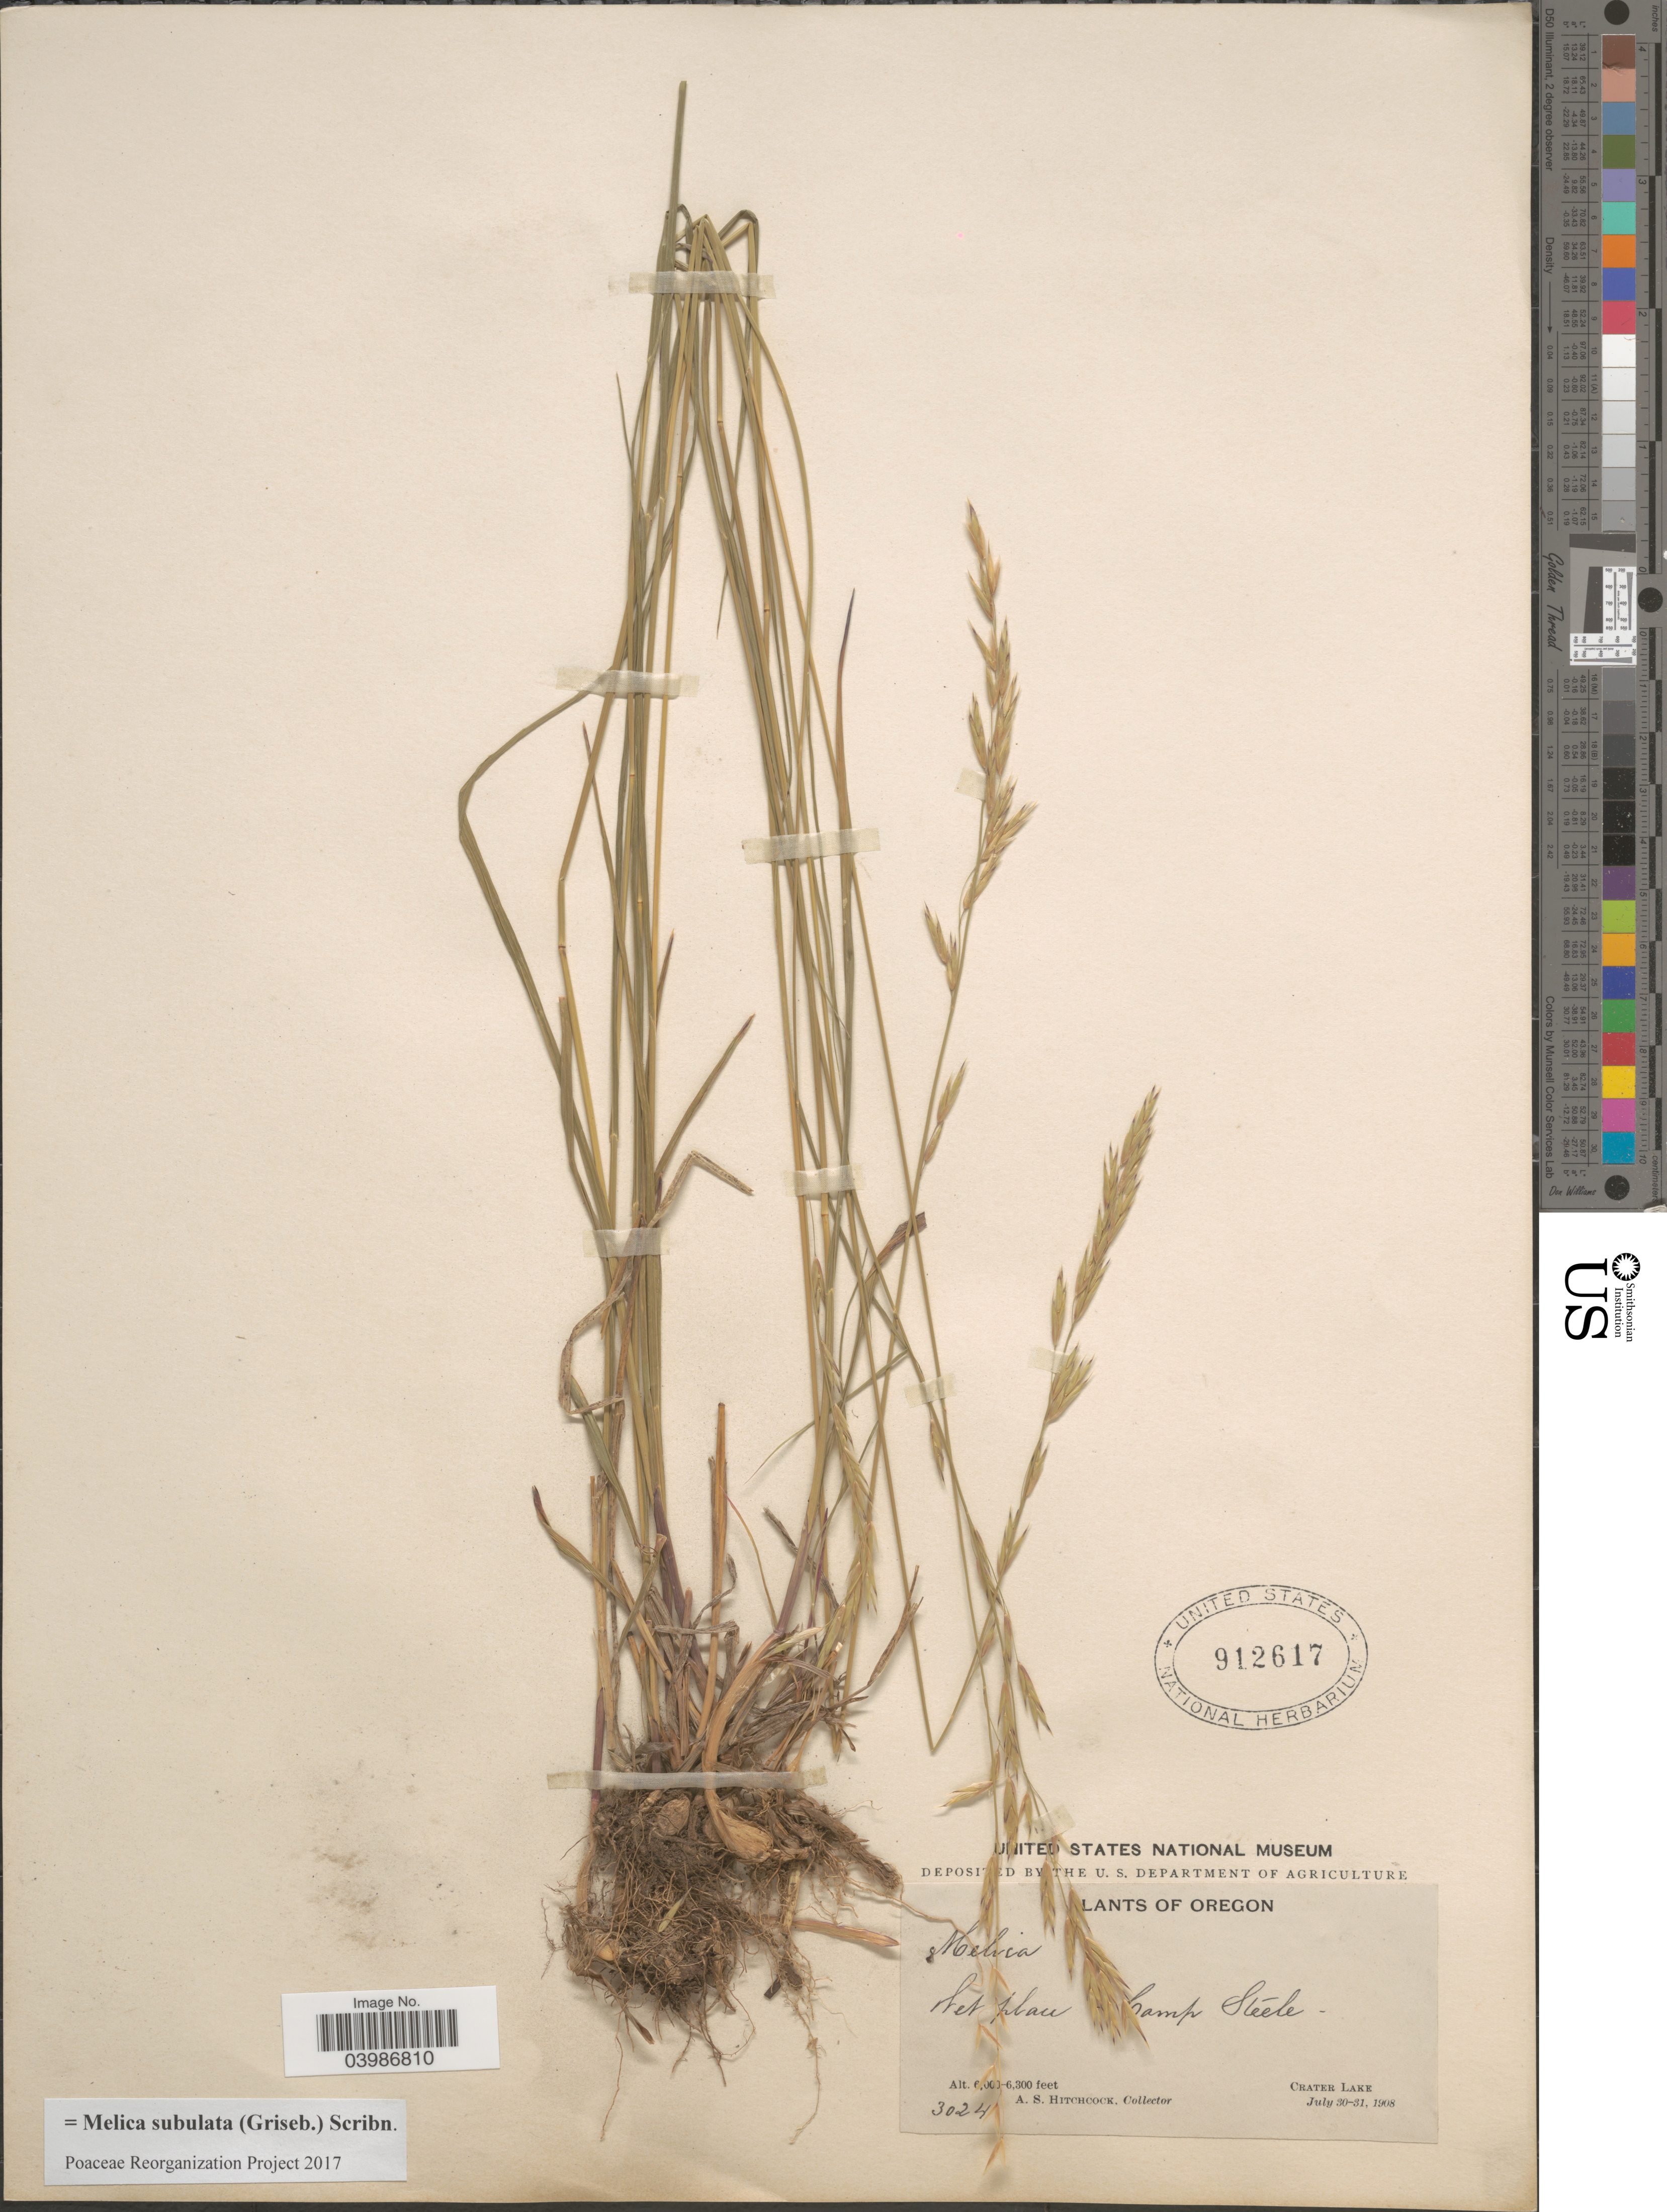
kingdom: Plantae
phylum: Tracheophyta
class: Liliopsida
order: Poales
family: Poaceae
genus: Melica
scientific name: Melica subulata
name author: (Griseb.) Scribn.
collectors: A. S. Hitchcock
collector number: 3024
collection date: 1908-07-30/1908-07-31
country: United States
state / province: Oregon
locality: Camp Steele. Crater Lake.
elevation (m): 1829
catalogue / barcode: US 912617